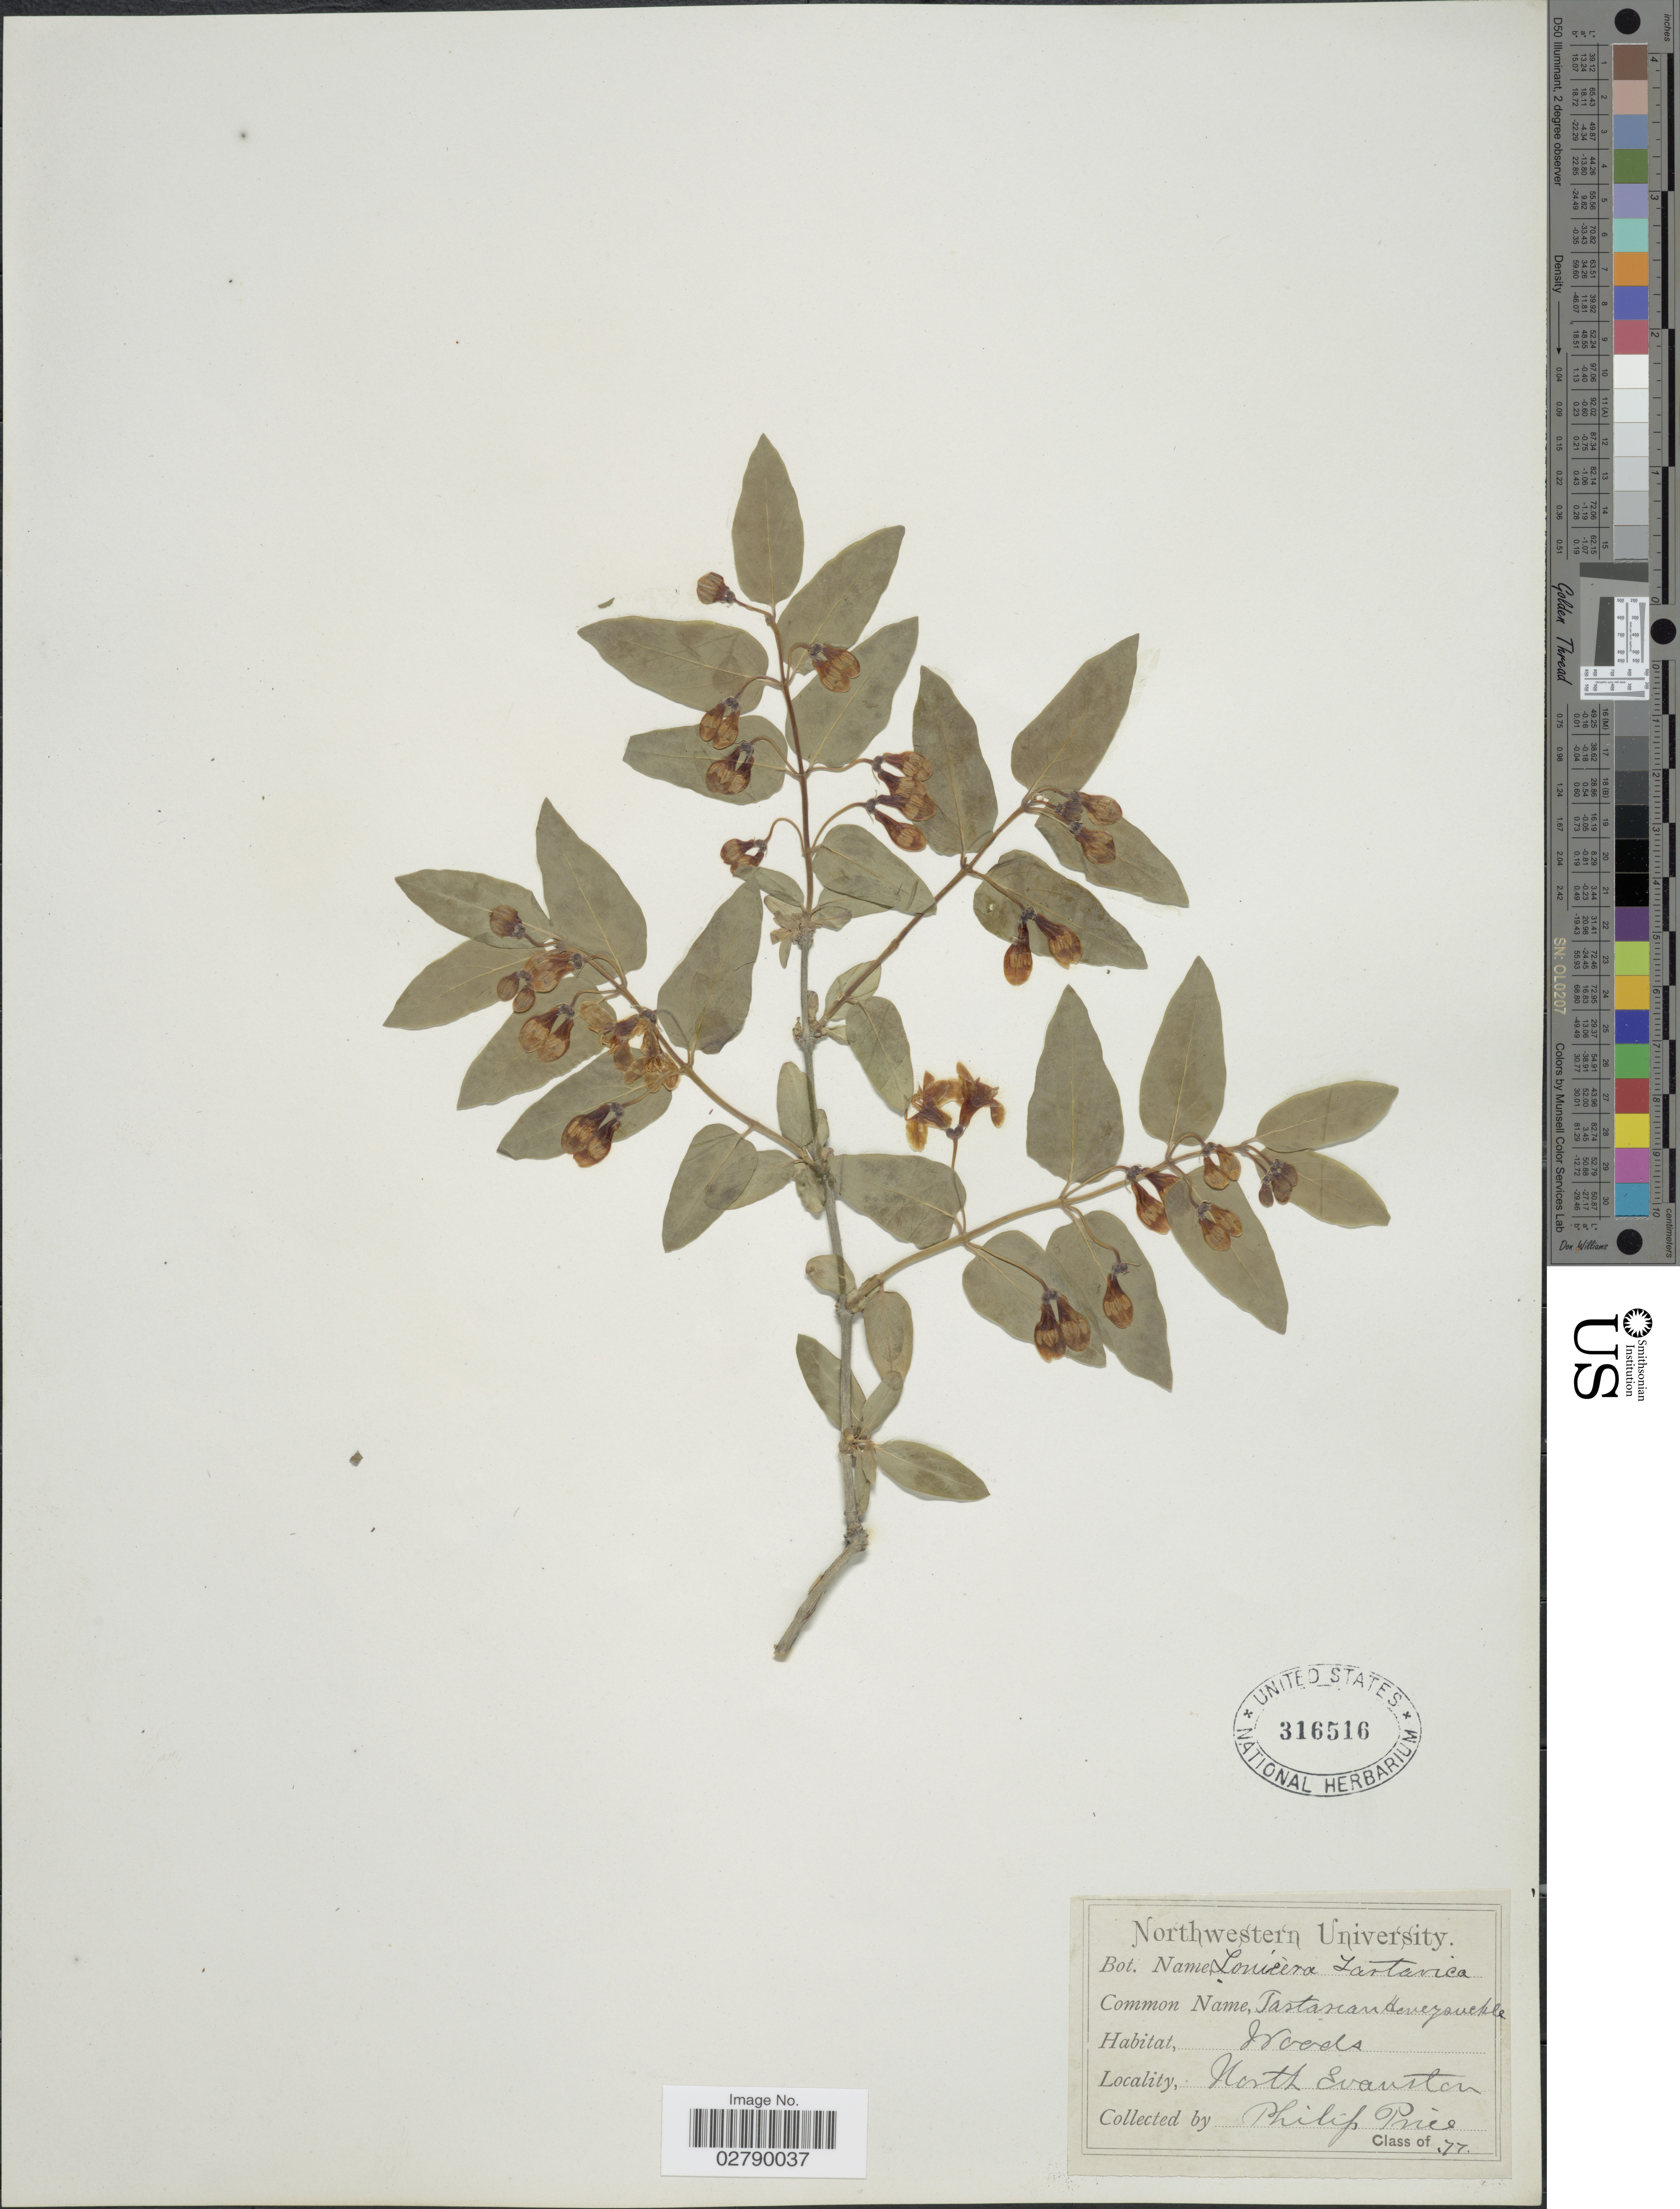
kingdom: Plantae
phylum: Tracheophyta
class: Magnoliopsida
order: Dipsacales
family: Caprifoliaceae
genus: Lonicera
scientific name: Lonicera tatarica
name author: L.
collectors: P. Price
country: United States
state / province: Illinois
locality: North Evanston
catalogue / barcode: US 316516